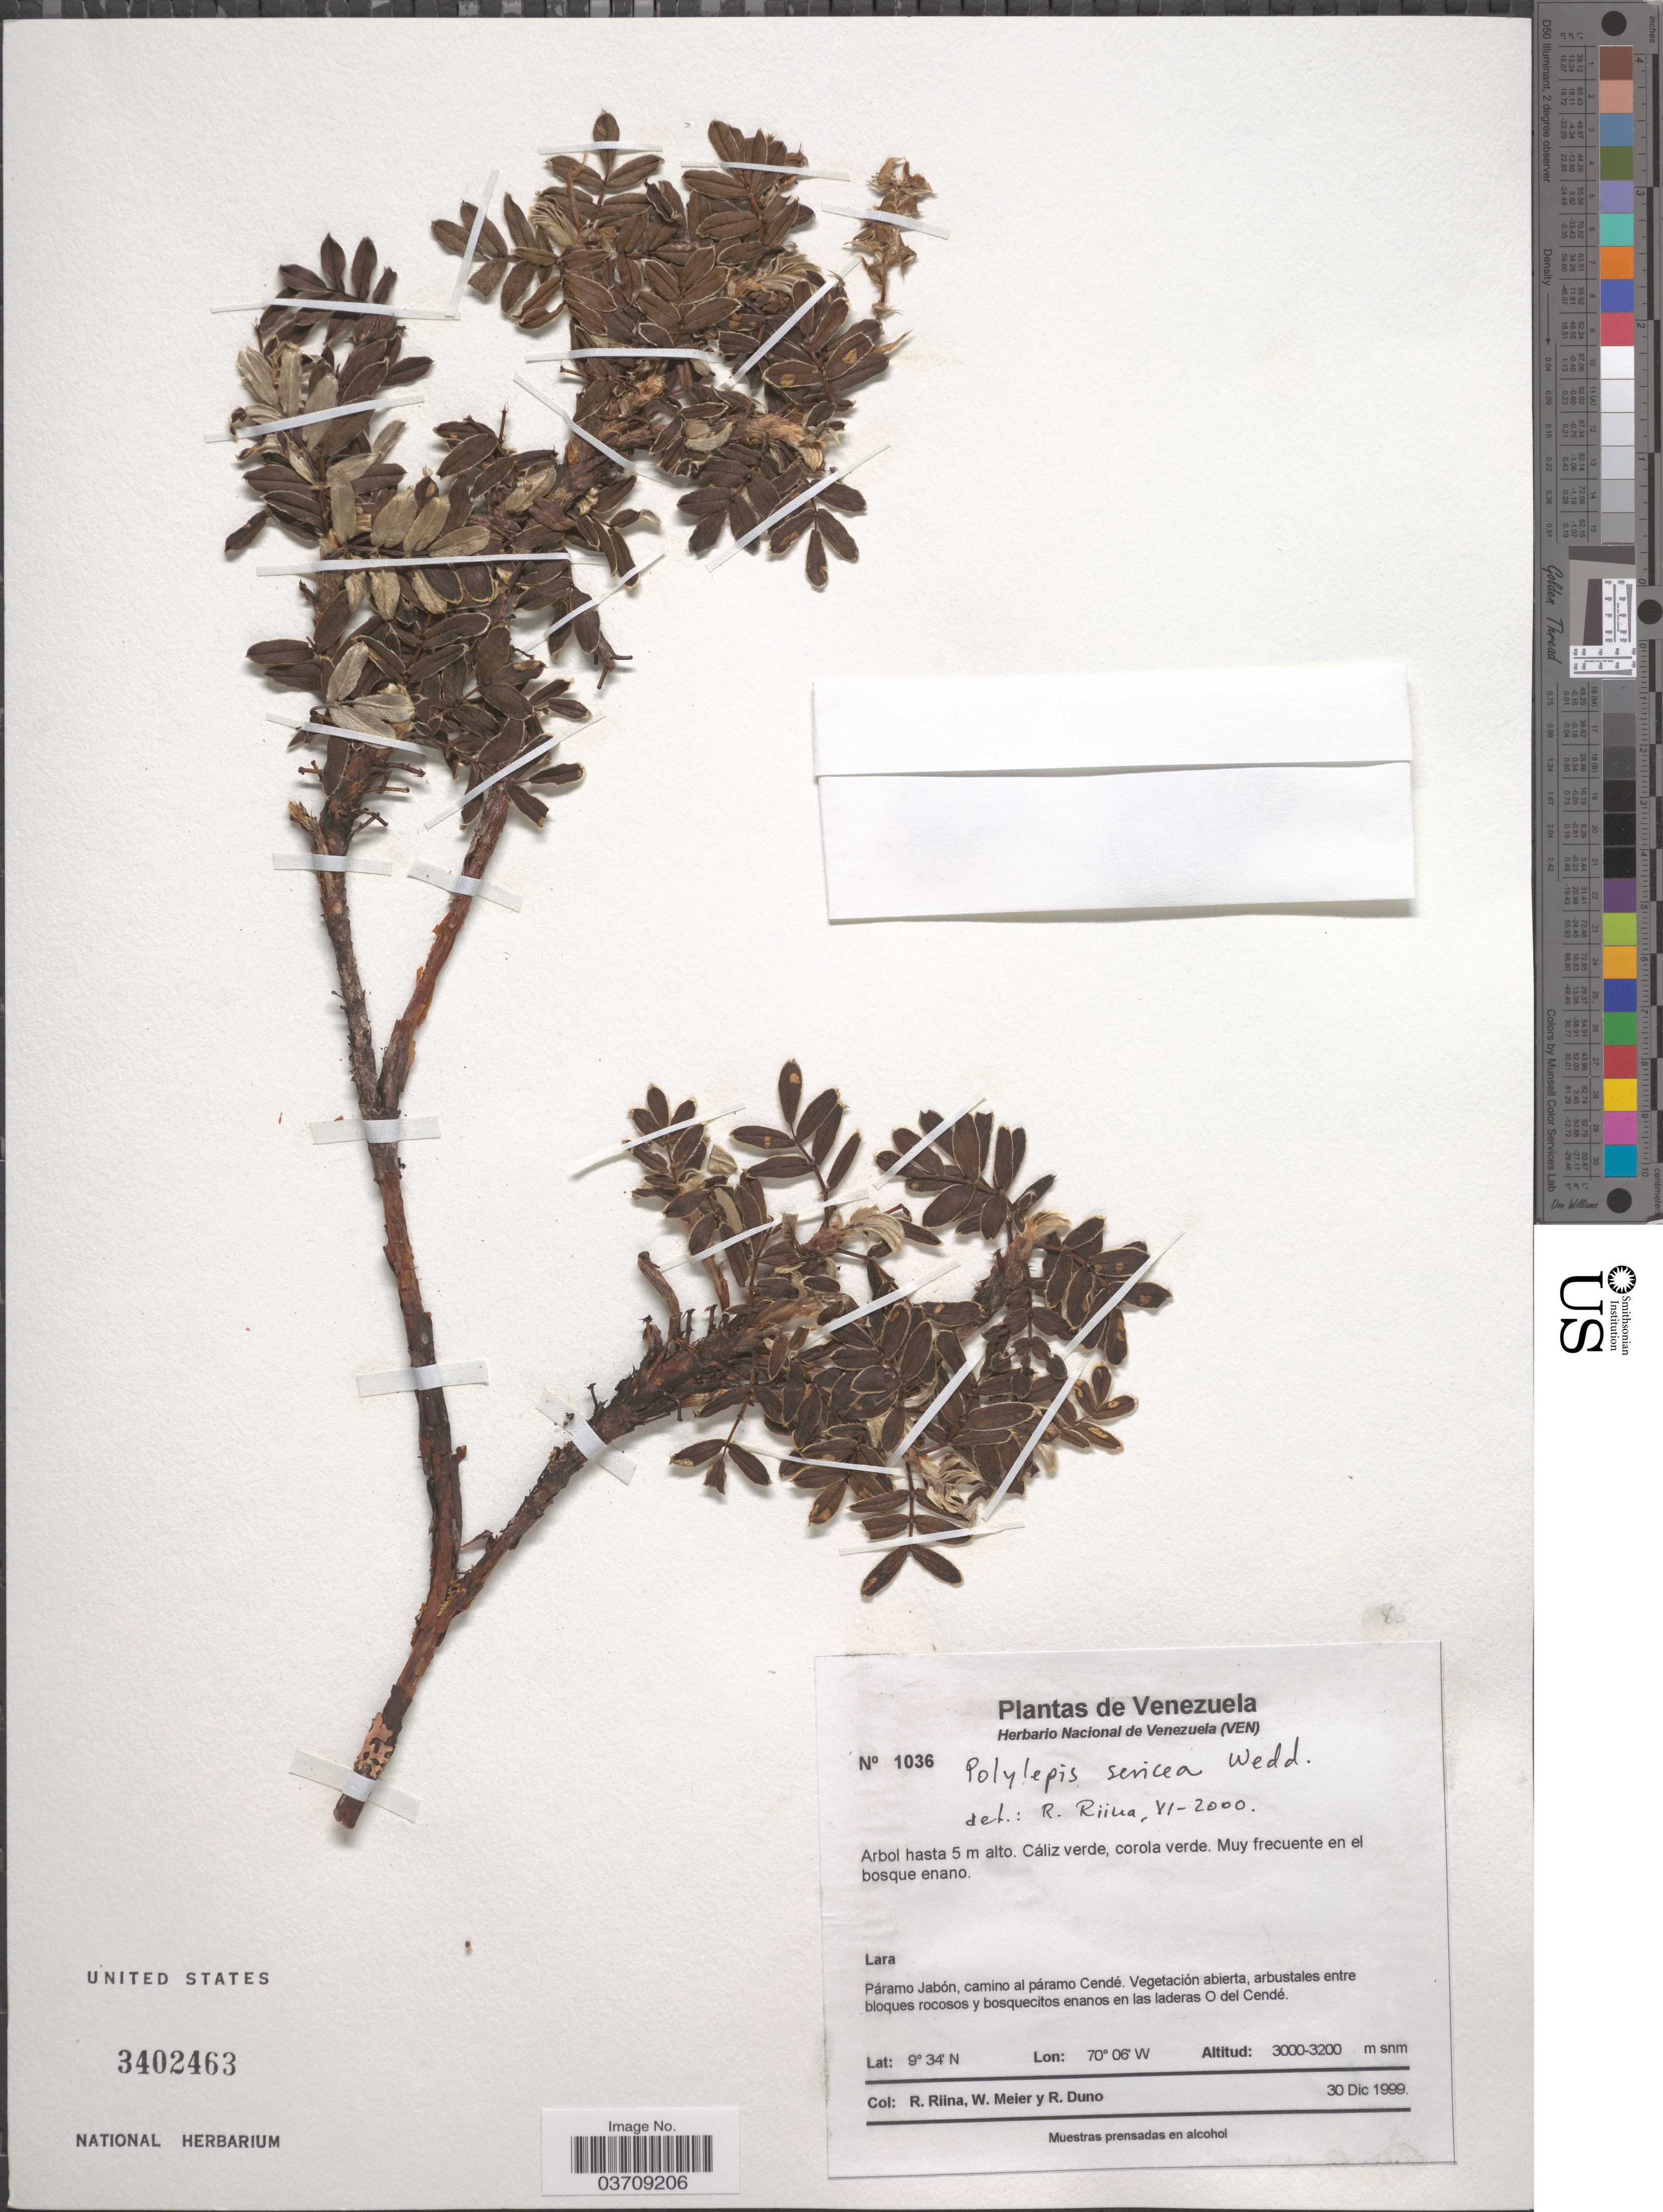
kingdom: Plantae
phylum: Tracheophyta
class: Magnoliopsida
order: Rosales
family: Rosaceae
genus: Polylepis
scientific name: Polylepis sericea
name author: Wedd.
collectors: R. Riina, W. Meier & R. Duno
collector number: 1036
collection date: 1999-12-30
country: Venezuela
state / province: Lara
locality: Páramo Jabón, camino al páramo Cendé. En las laderas O del Cendé.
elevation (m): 3000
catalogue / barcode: US 3402463